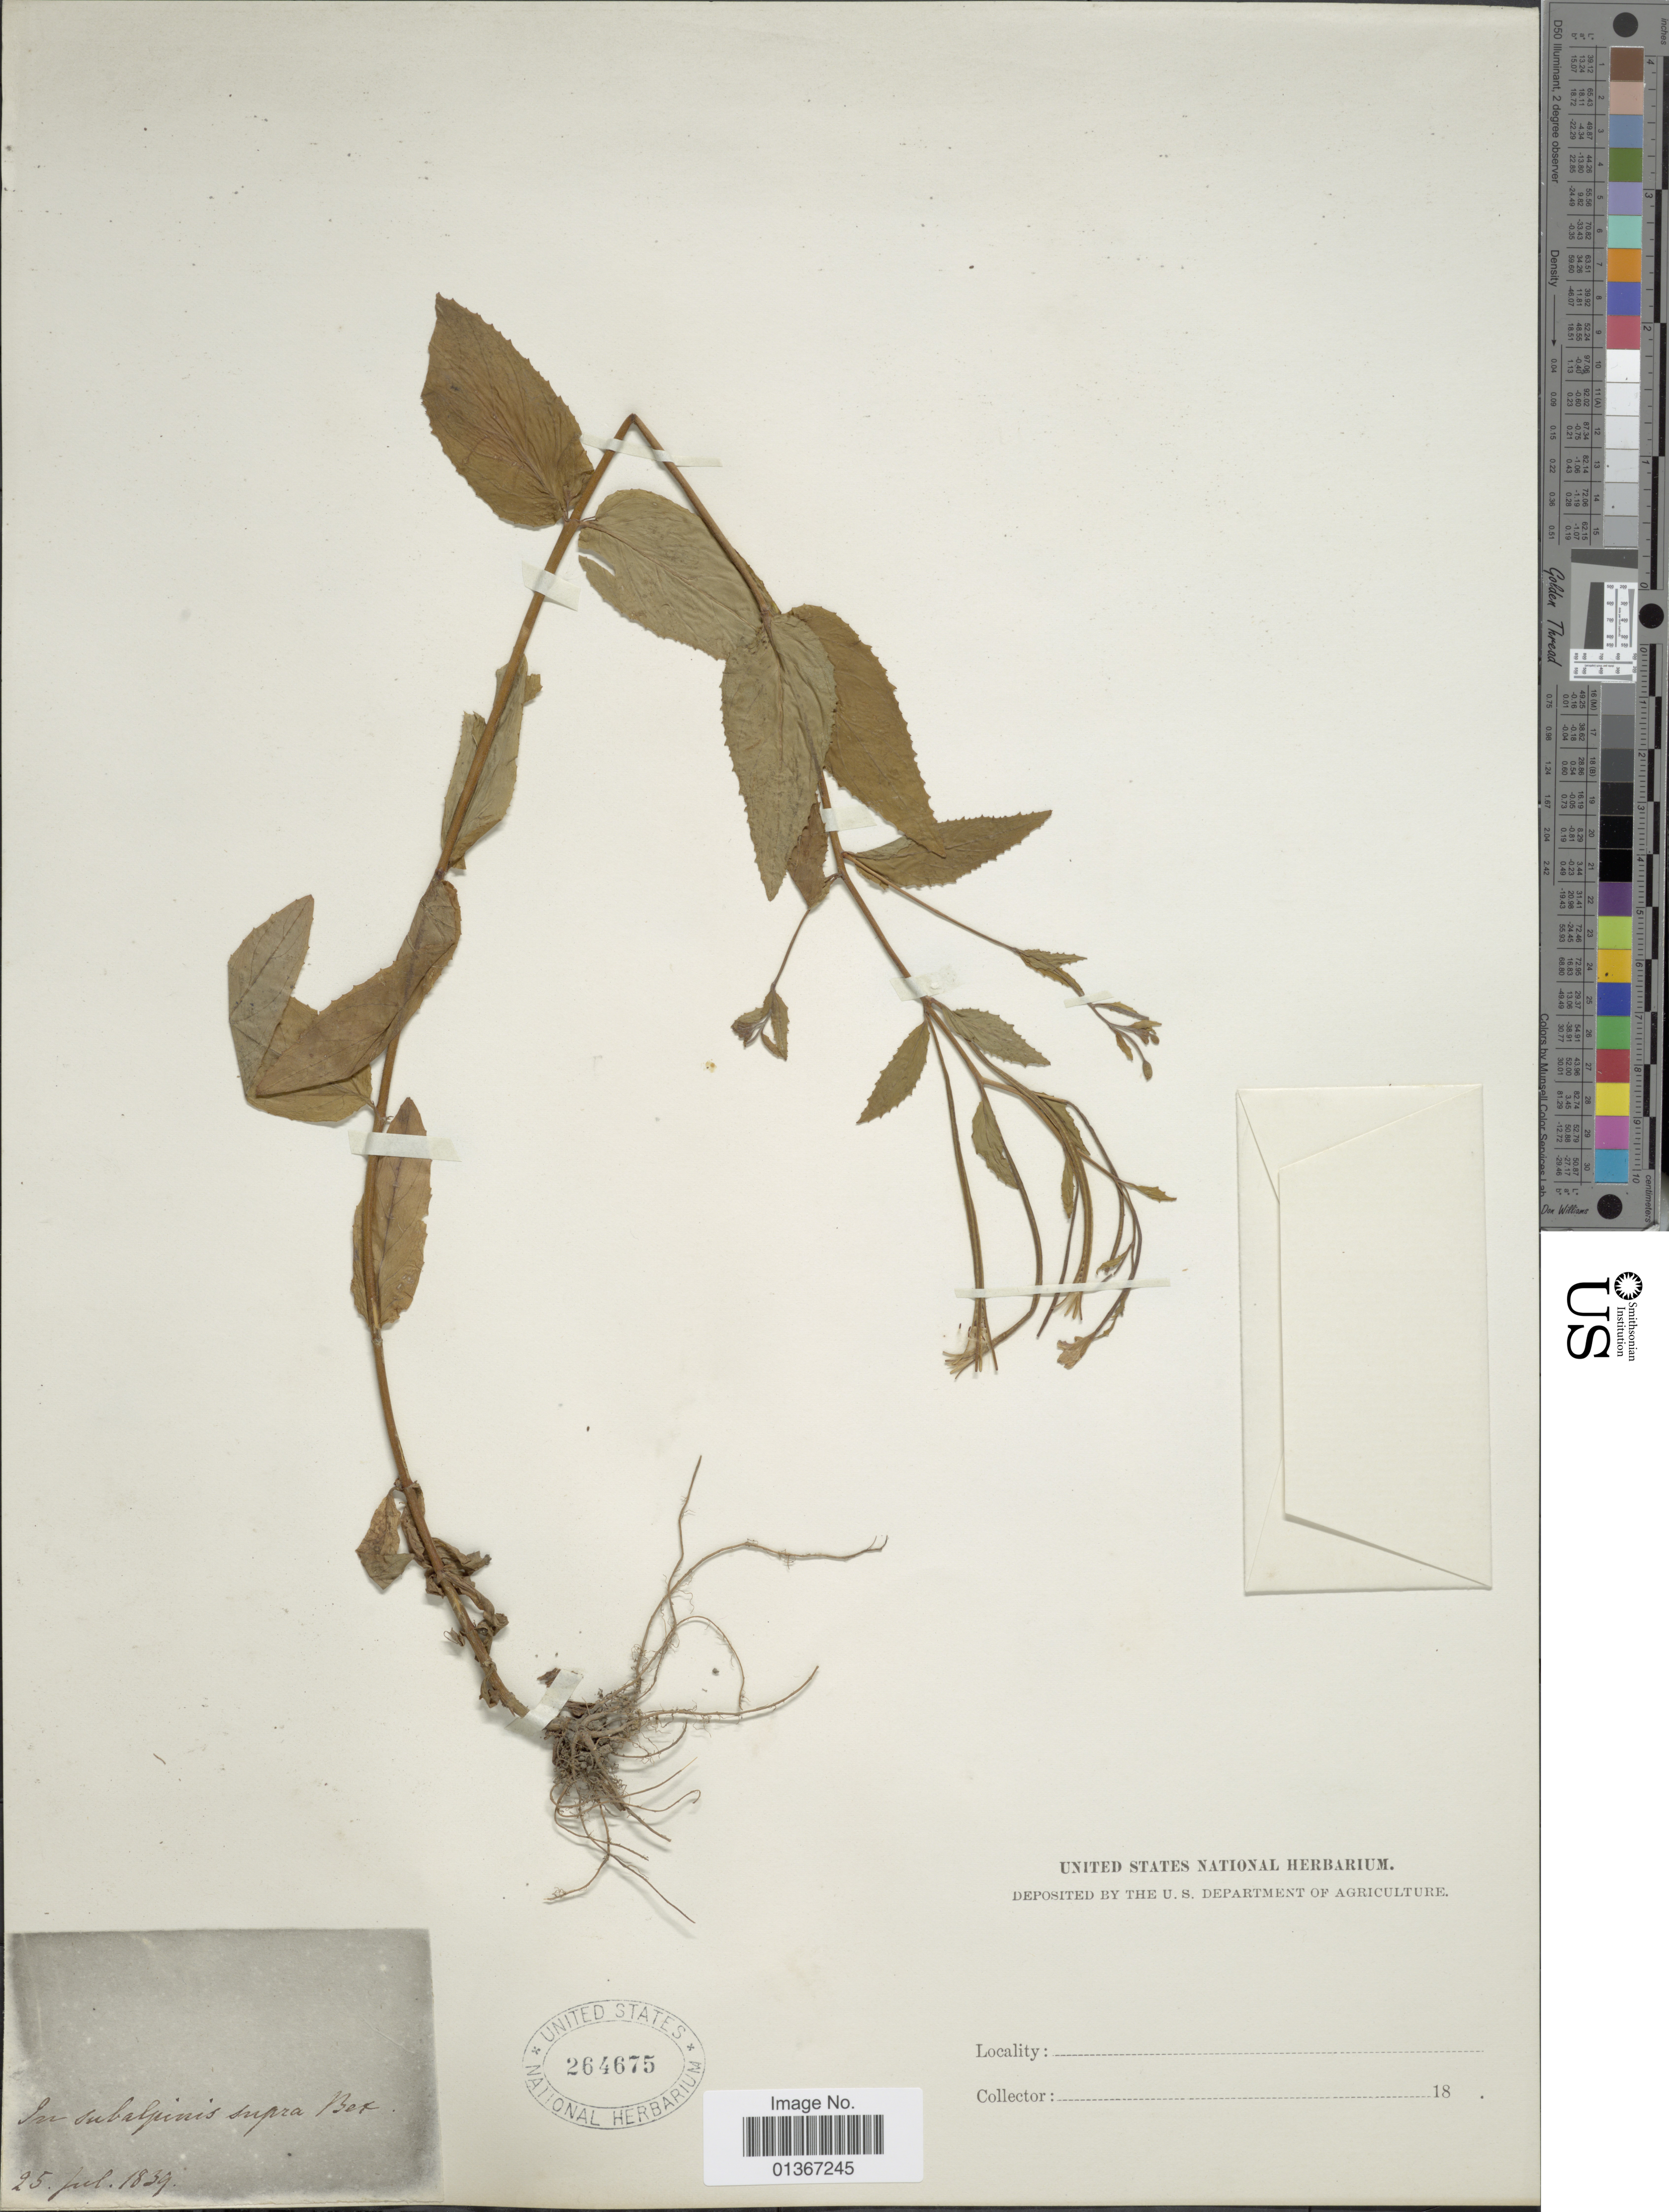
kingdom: Plantae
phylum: Tracheophyta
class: Magnoliopsida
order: Myrtales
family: Onagraceae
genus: Epilobium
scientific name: Epilobium sp.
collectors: U.S. National Herbarium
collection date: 1839-07-25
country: Switzerland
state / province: Vaud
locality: In subalpinis supra Bex.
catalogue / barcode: US 264675